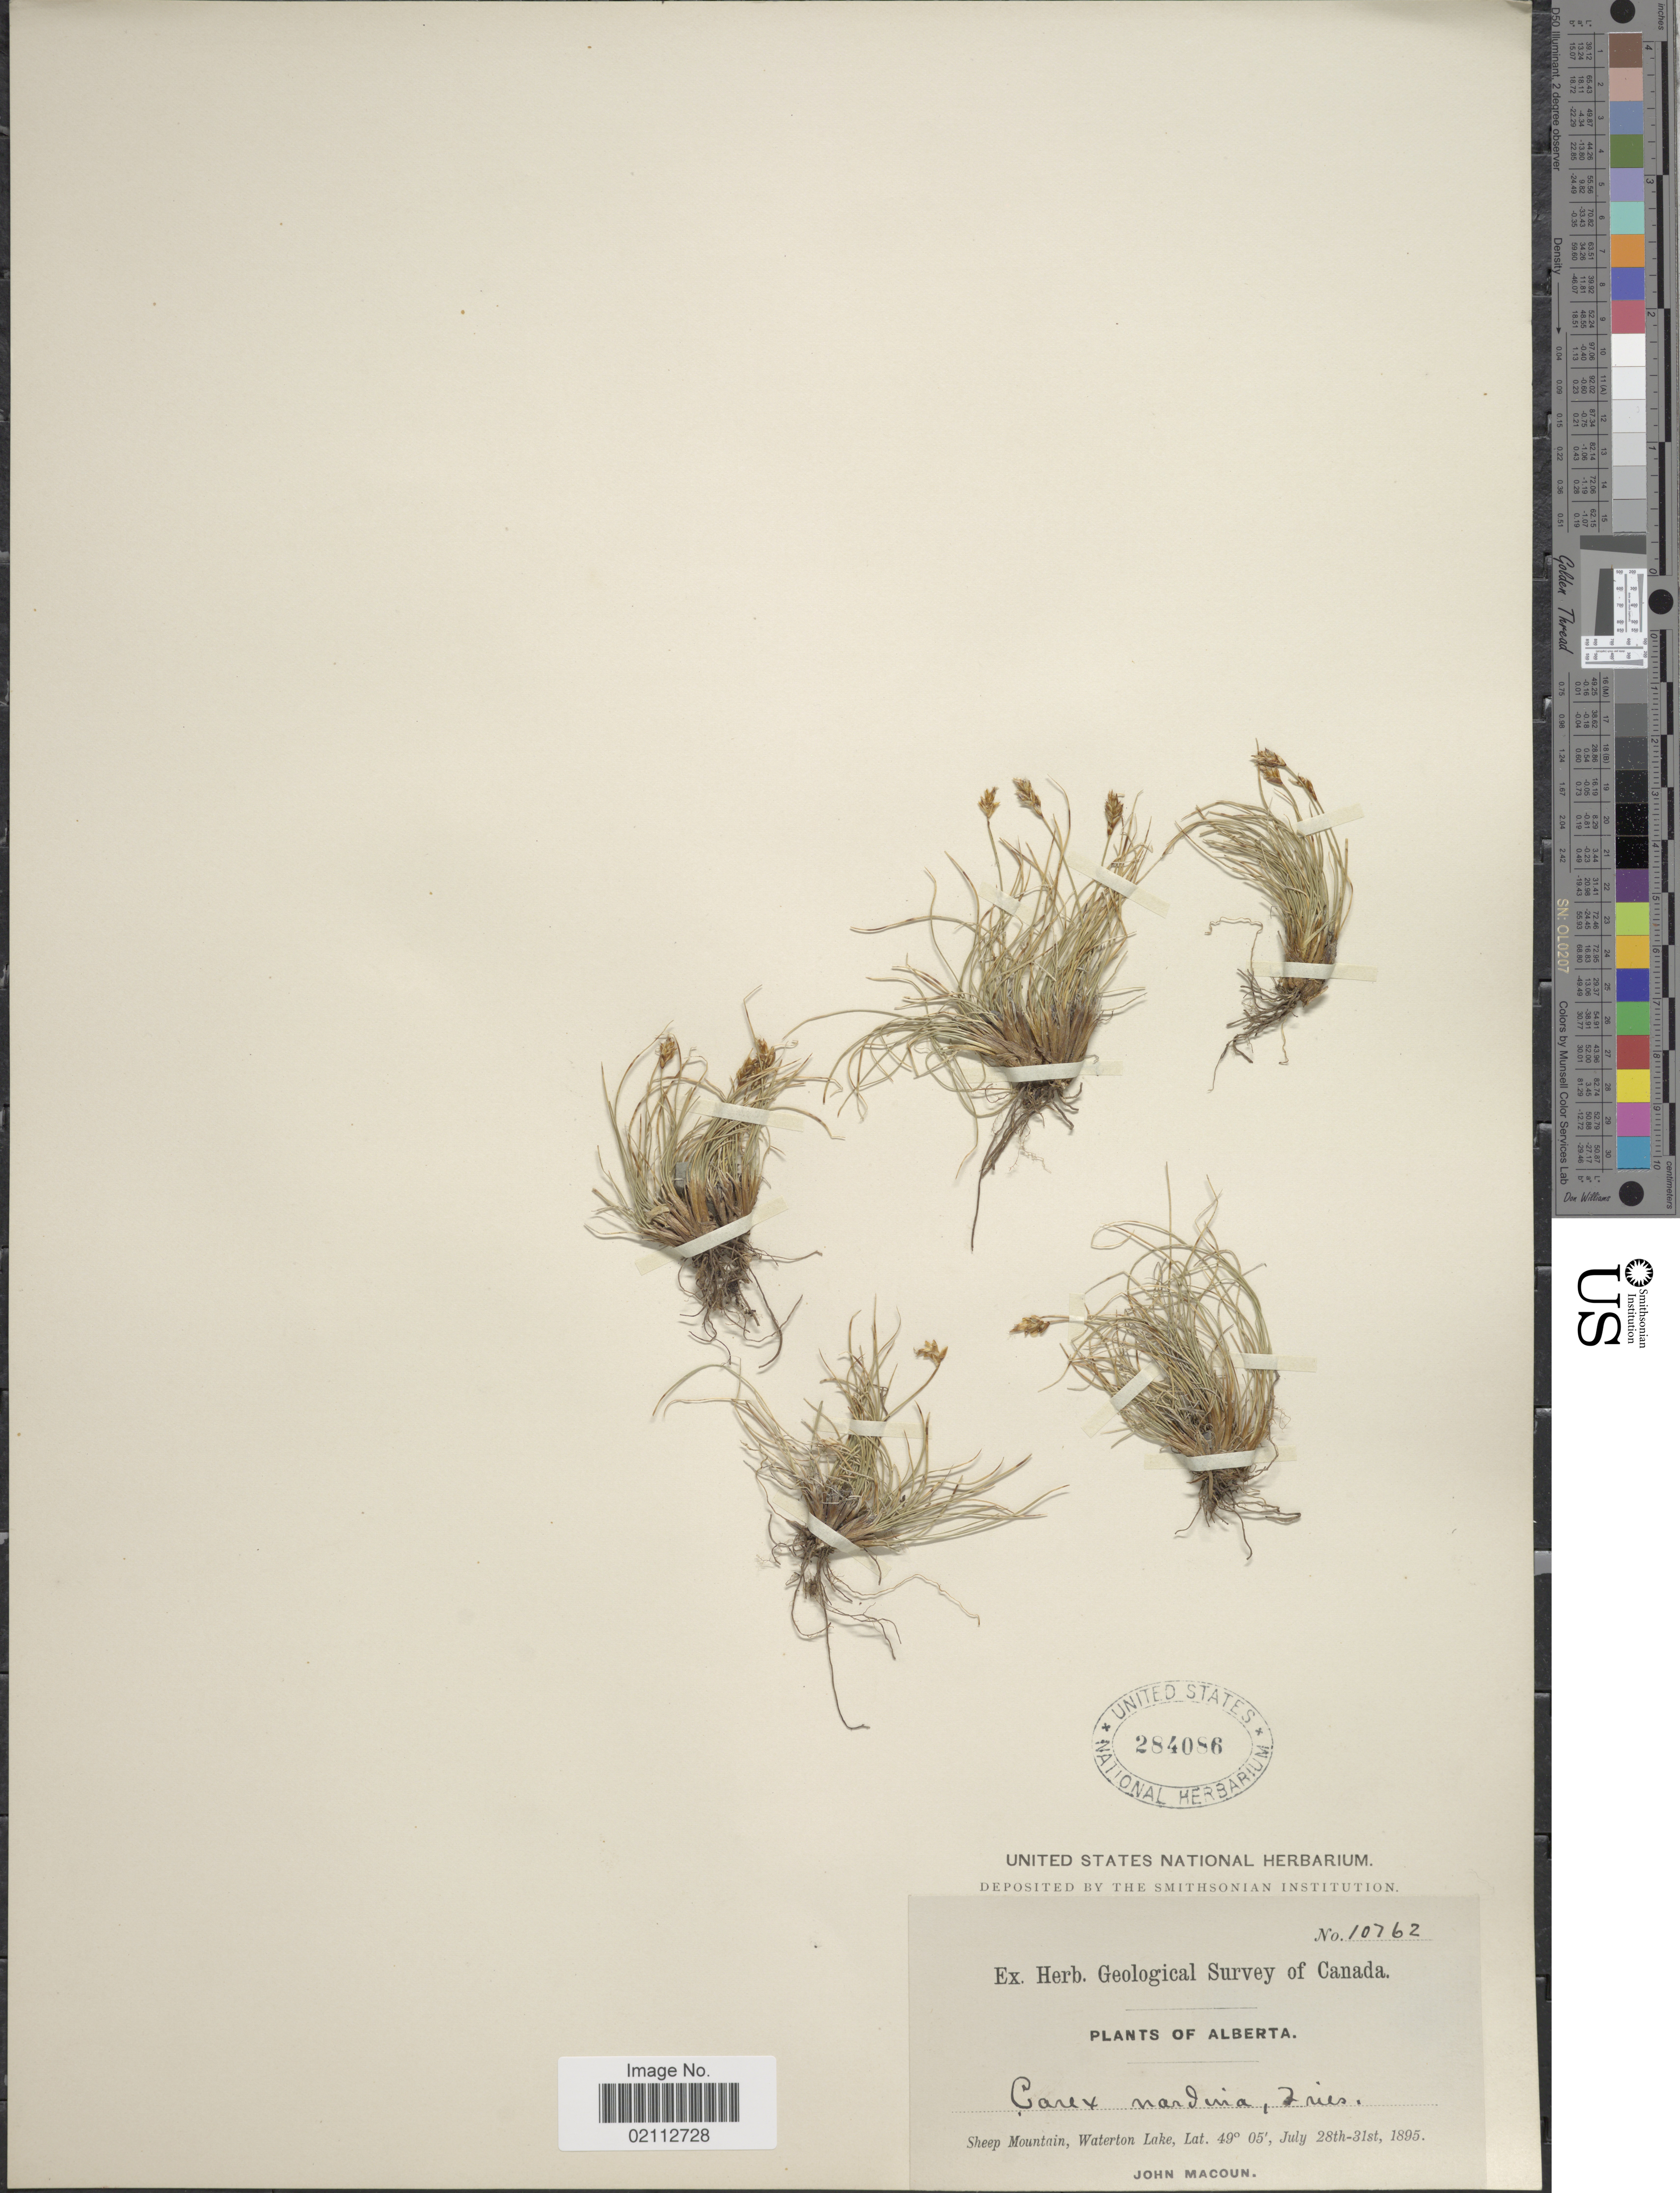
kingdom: Plantae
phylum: Tracheophyta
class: Liliopsida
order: Poales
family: Cyperaceae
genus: Carex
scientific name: Carex nardina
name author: (Hornem.) Fr.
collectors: J. Macoun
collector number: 10762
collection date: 1895-07-28/1895-07-31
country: Canada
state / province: Alberta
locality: Sheep Mountain, Waterton Lake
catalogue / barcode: US 284086